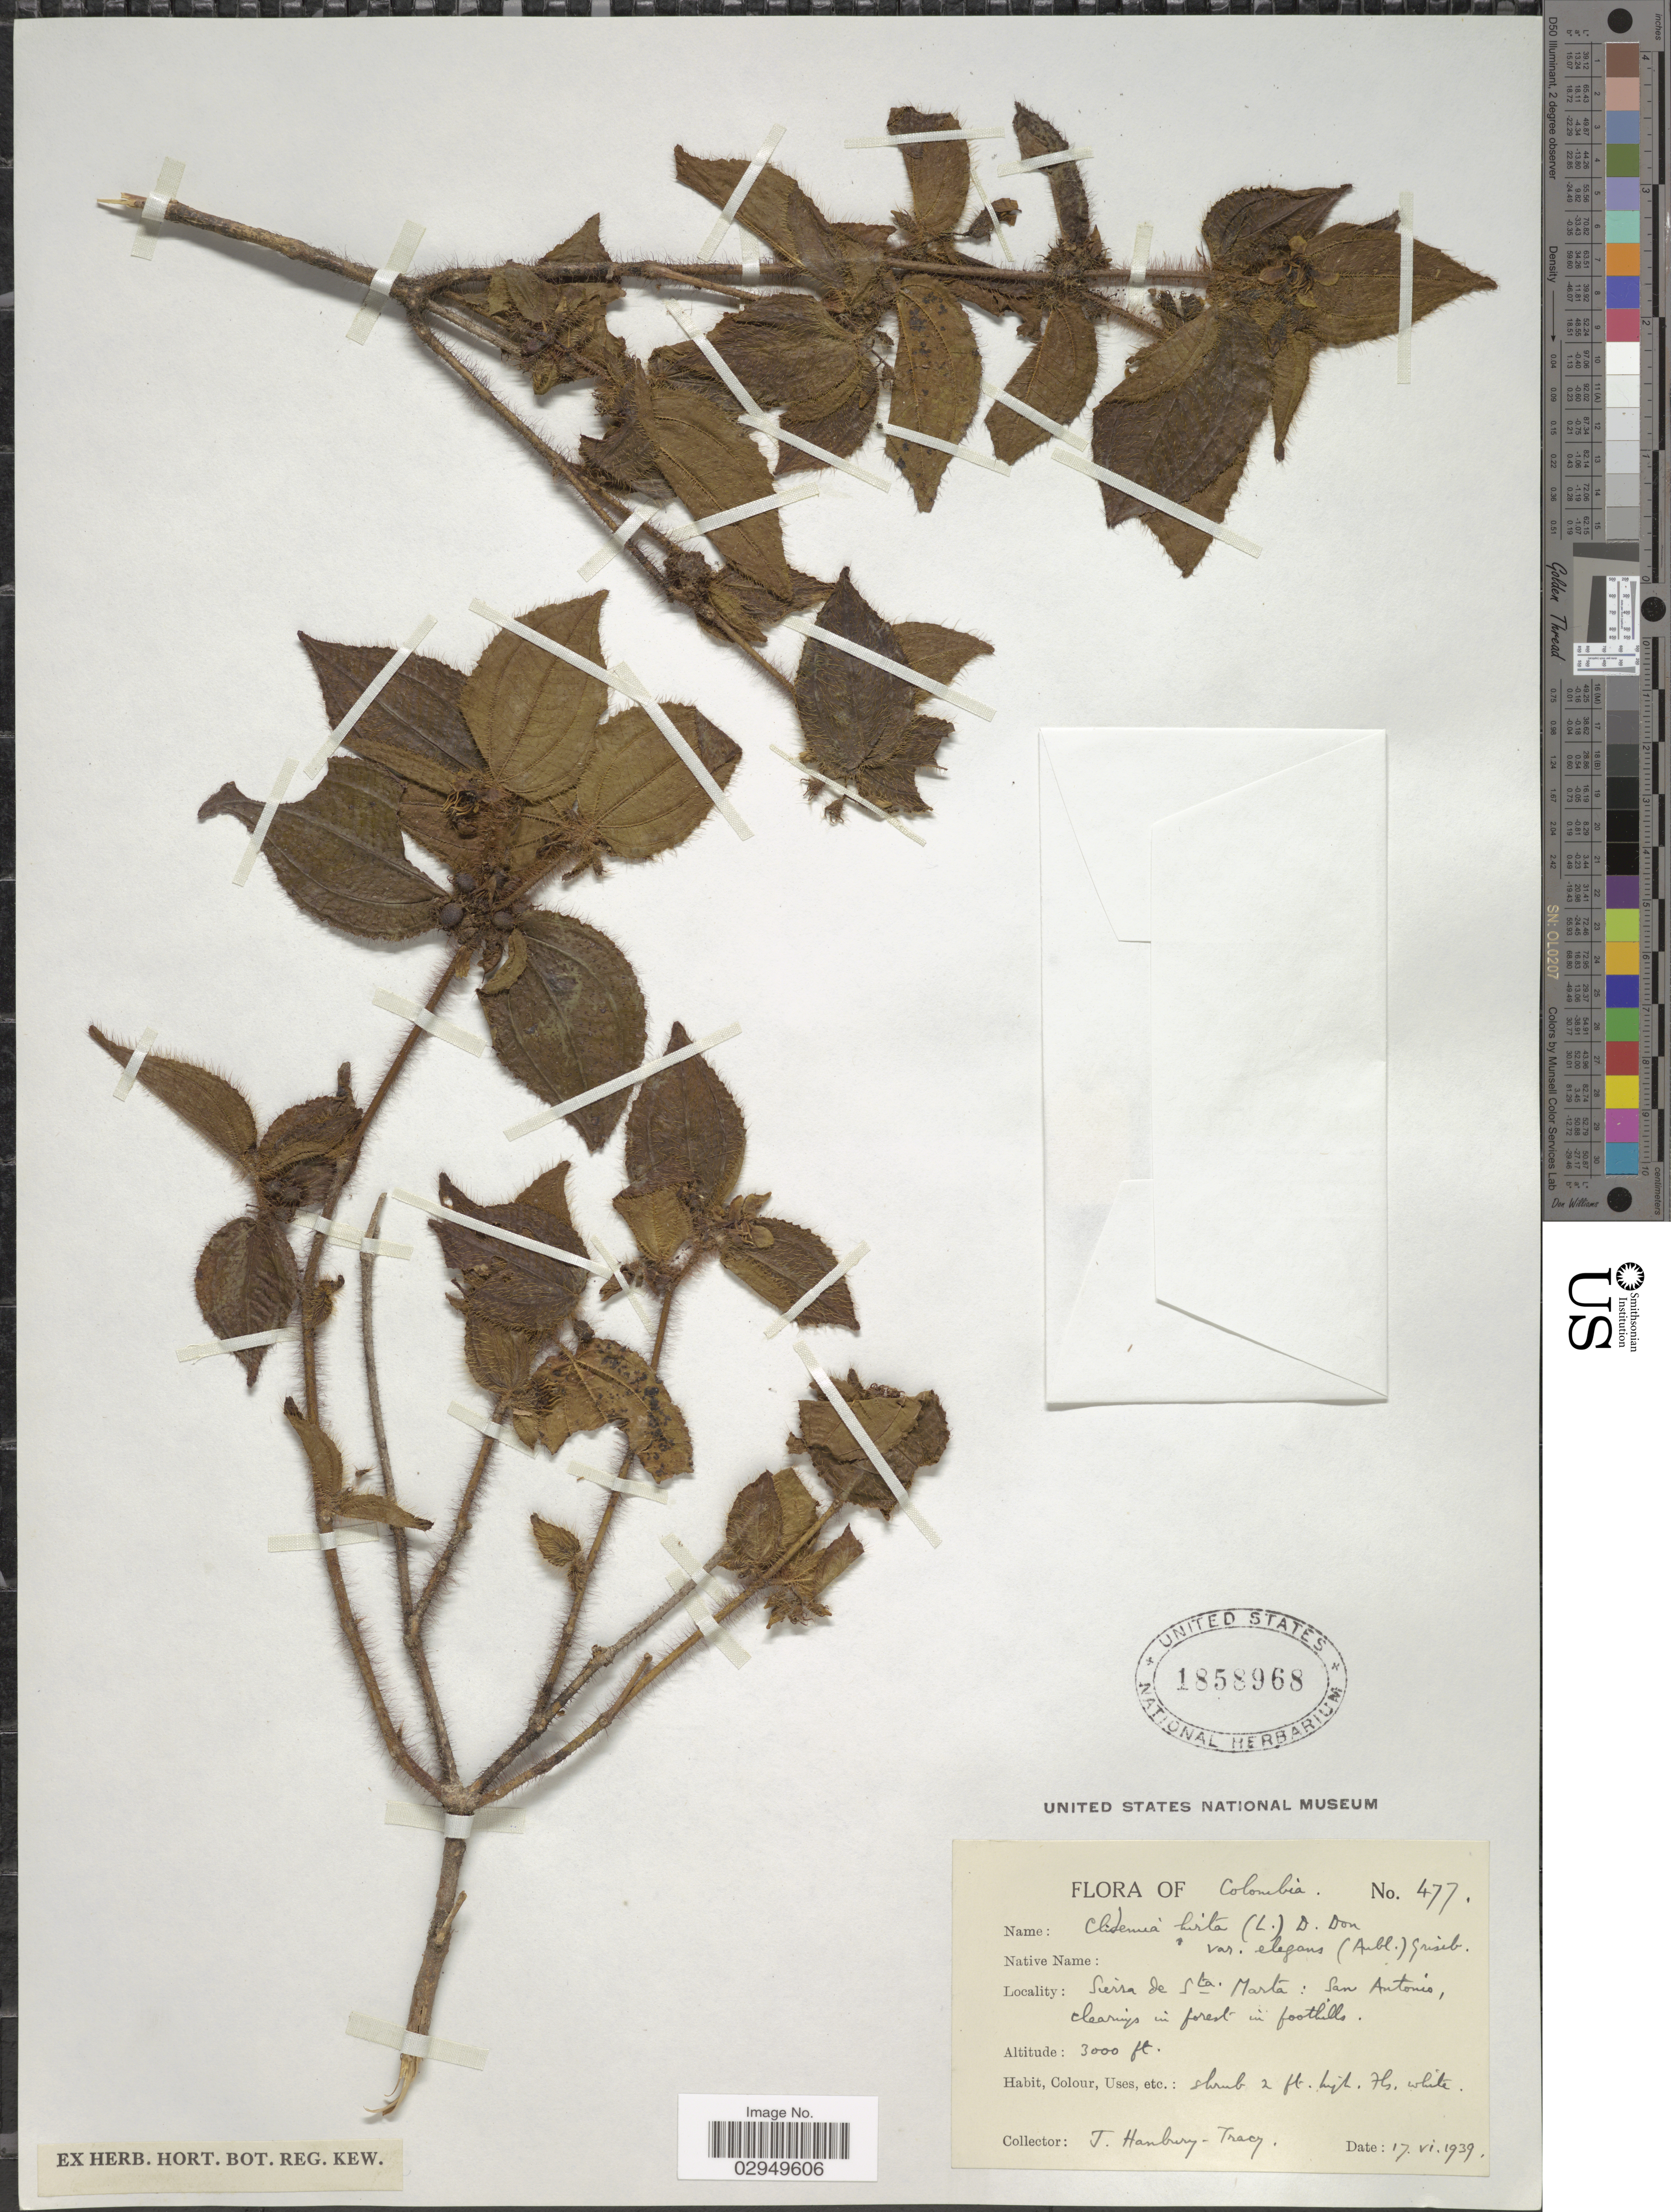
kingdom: Plantae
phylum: Tracheophyta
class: Magnoliopsida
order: Myrtales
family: Melastomataceae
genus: Clidemia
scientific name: Clidemia hirta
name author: (L.) D. Don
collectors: J. Hanbury-Tracy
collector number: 477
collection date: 1939-06-17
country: Colombia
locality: Sierra de Sta. Marta: San Antonio, clearings in forest in foothills.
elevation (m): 914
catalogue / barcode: US 1858968